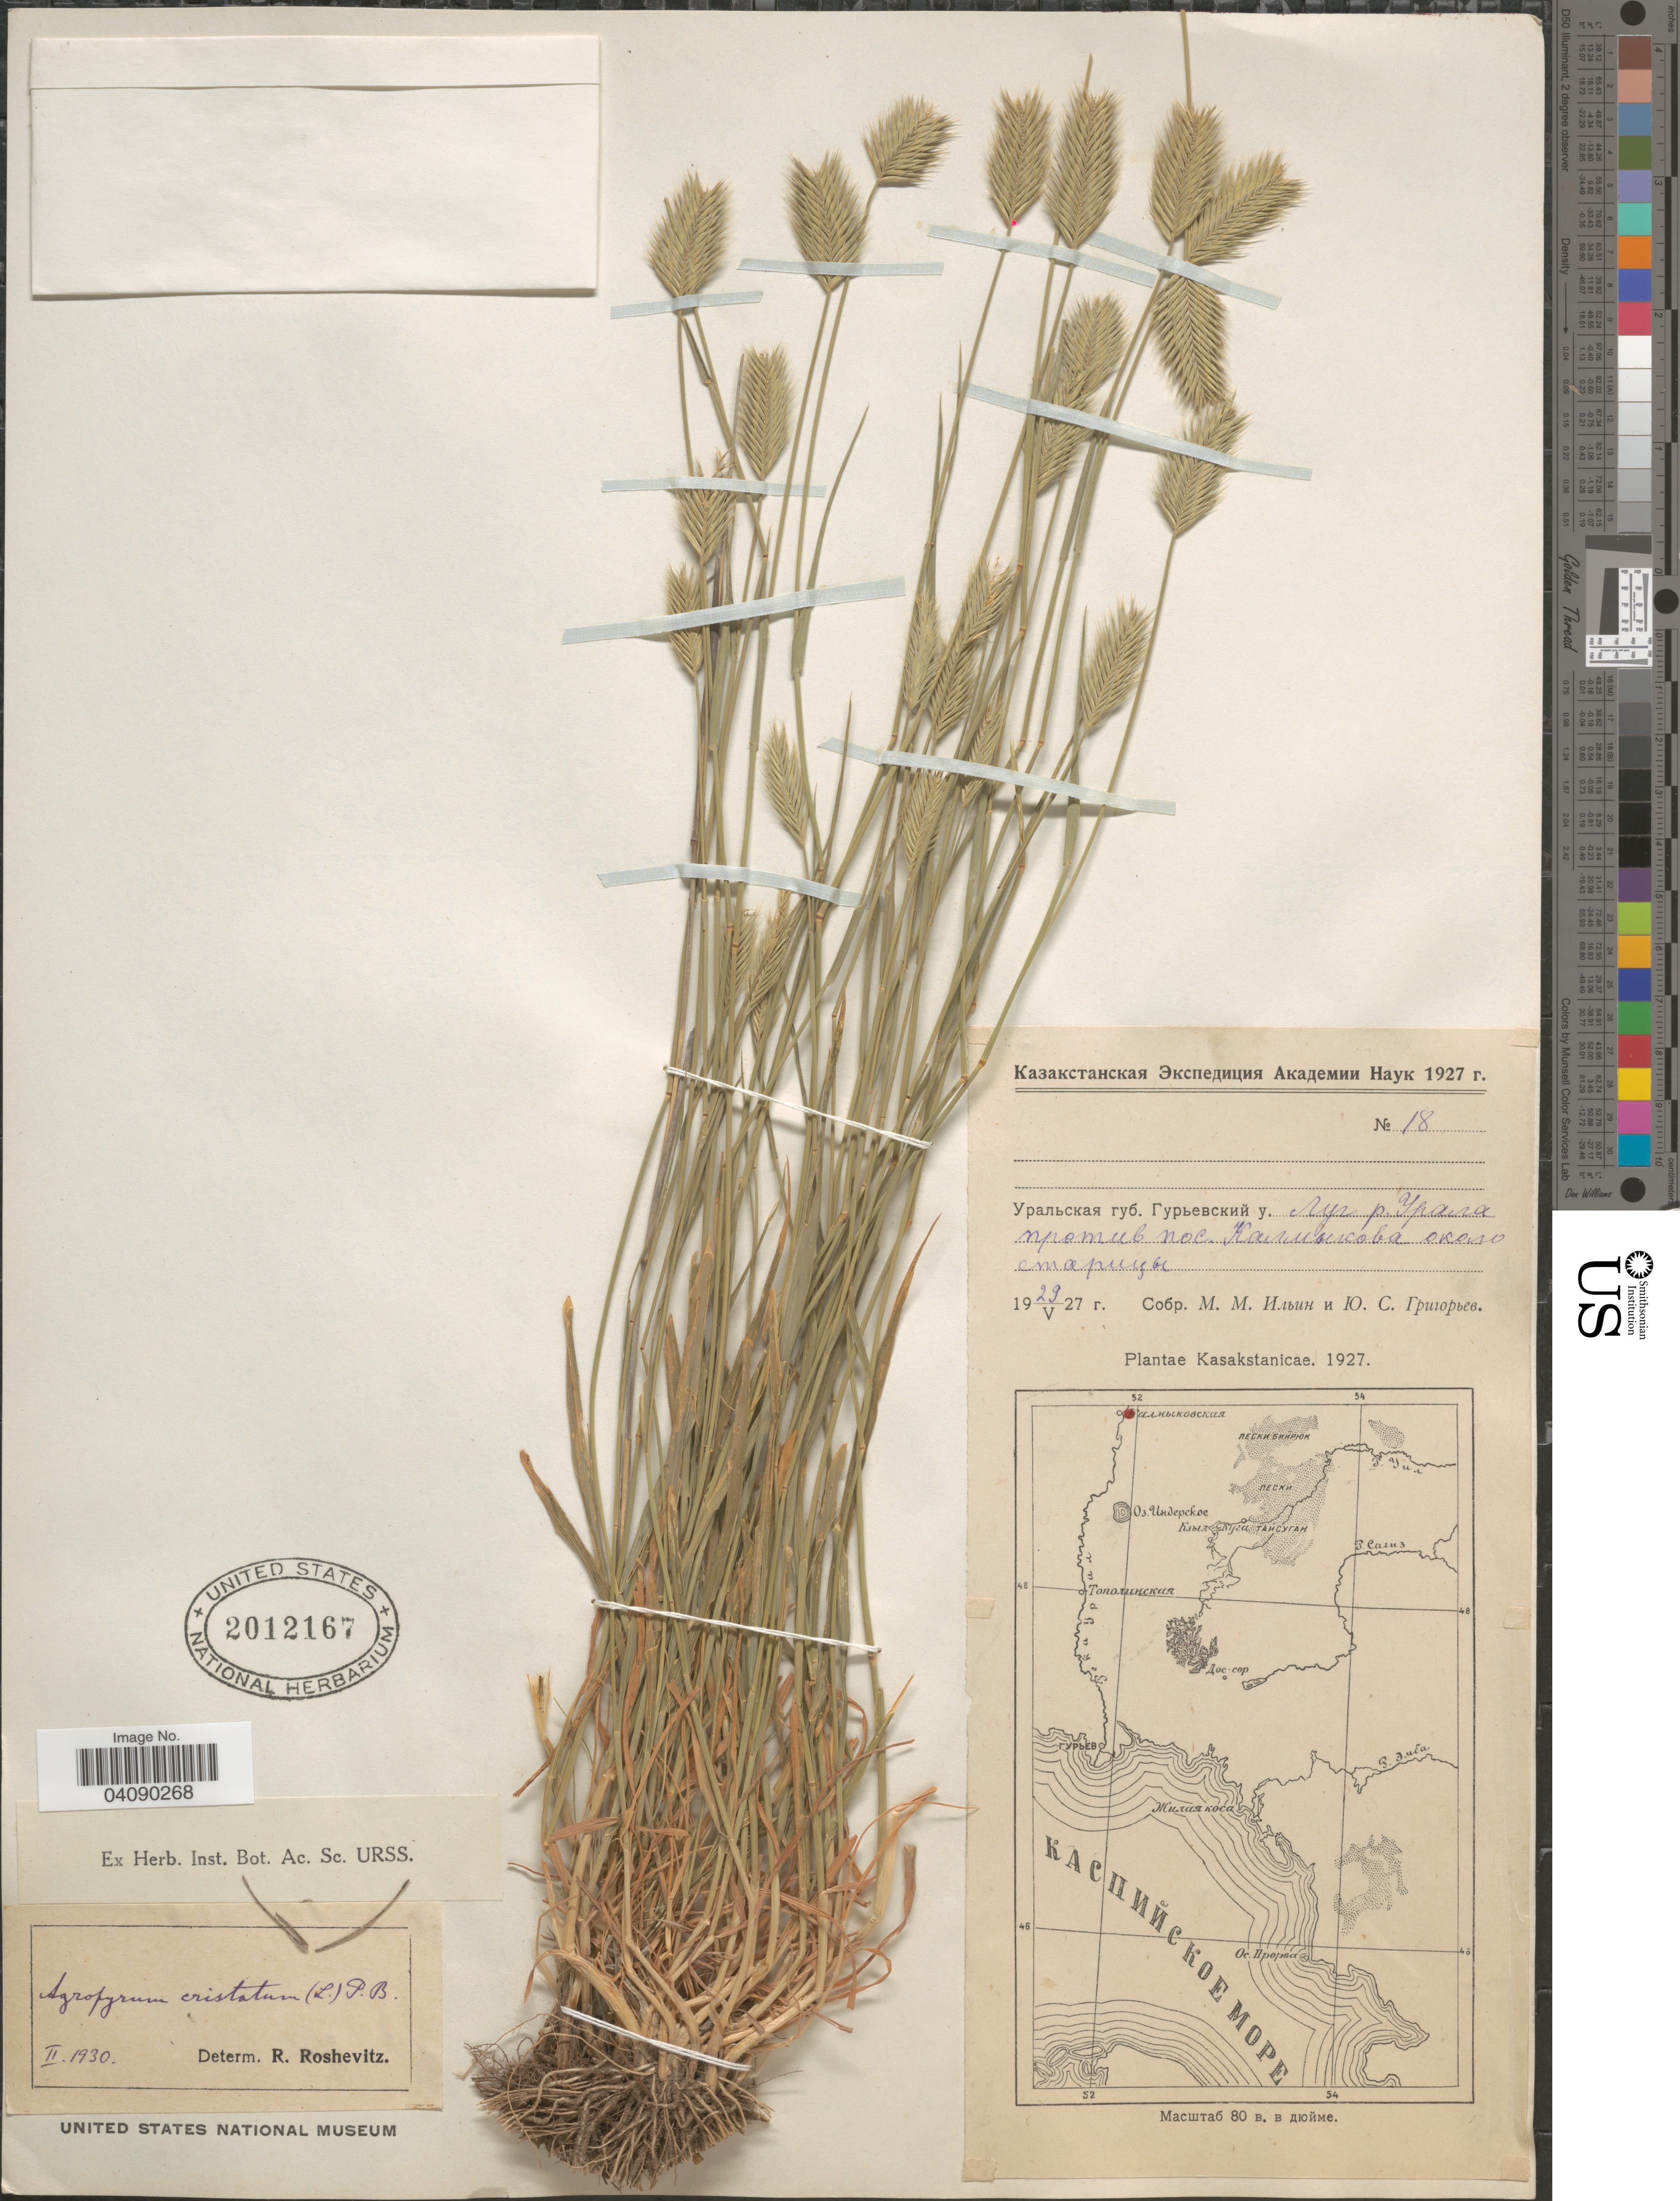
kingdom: Plantae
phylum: Tracheophyta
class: Liliopsida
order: Poales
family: Poaceae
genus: Agropyron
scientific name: Agropyron cristatum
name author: (L.) Gaertn.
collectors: M. Ilin & U. Grigorev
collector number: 18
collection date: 1927-05-29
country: Kazakhstan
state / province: West Kazakhstan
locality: River Ural, opposite of village Kalmykova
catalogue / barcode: US 2012167